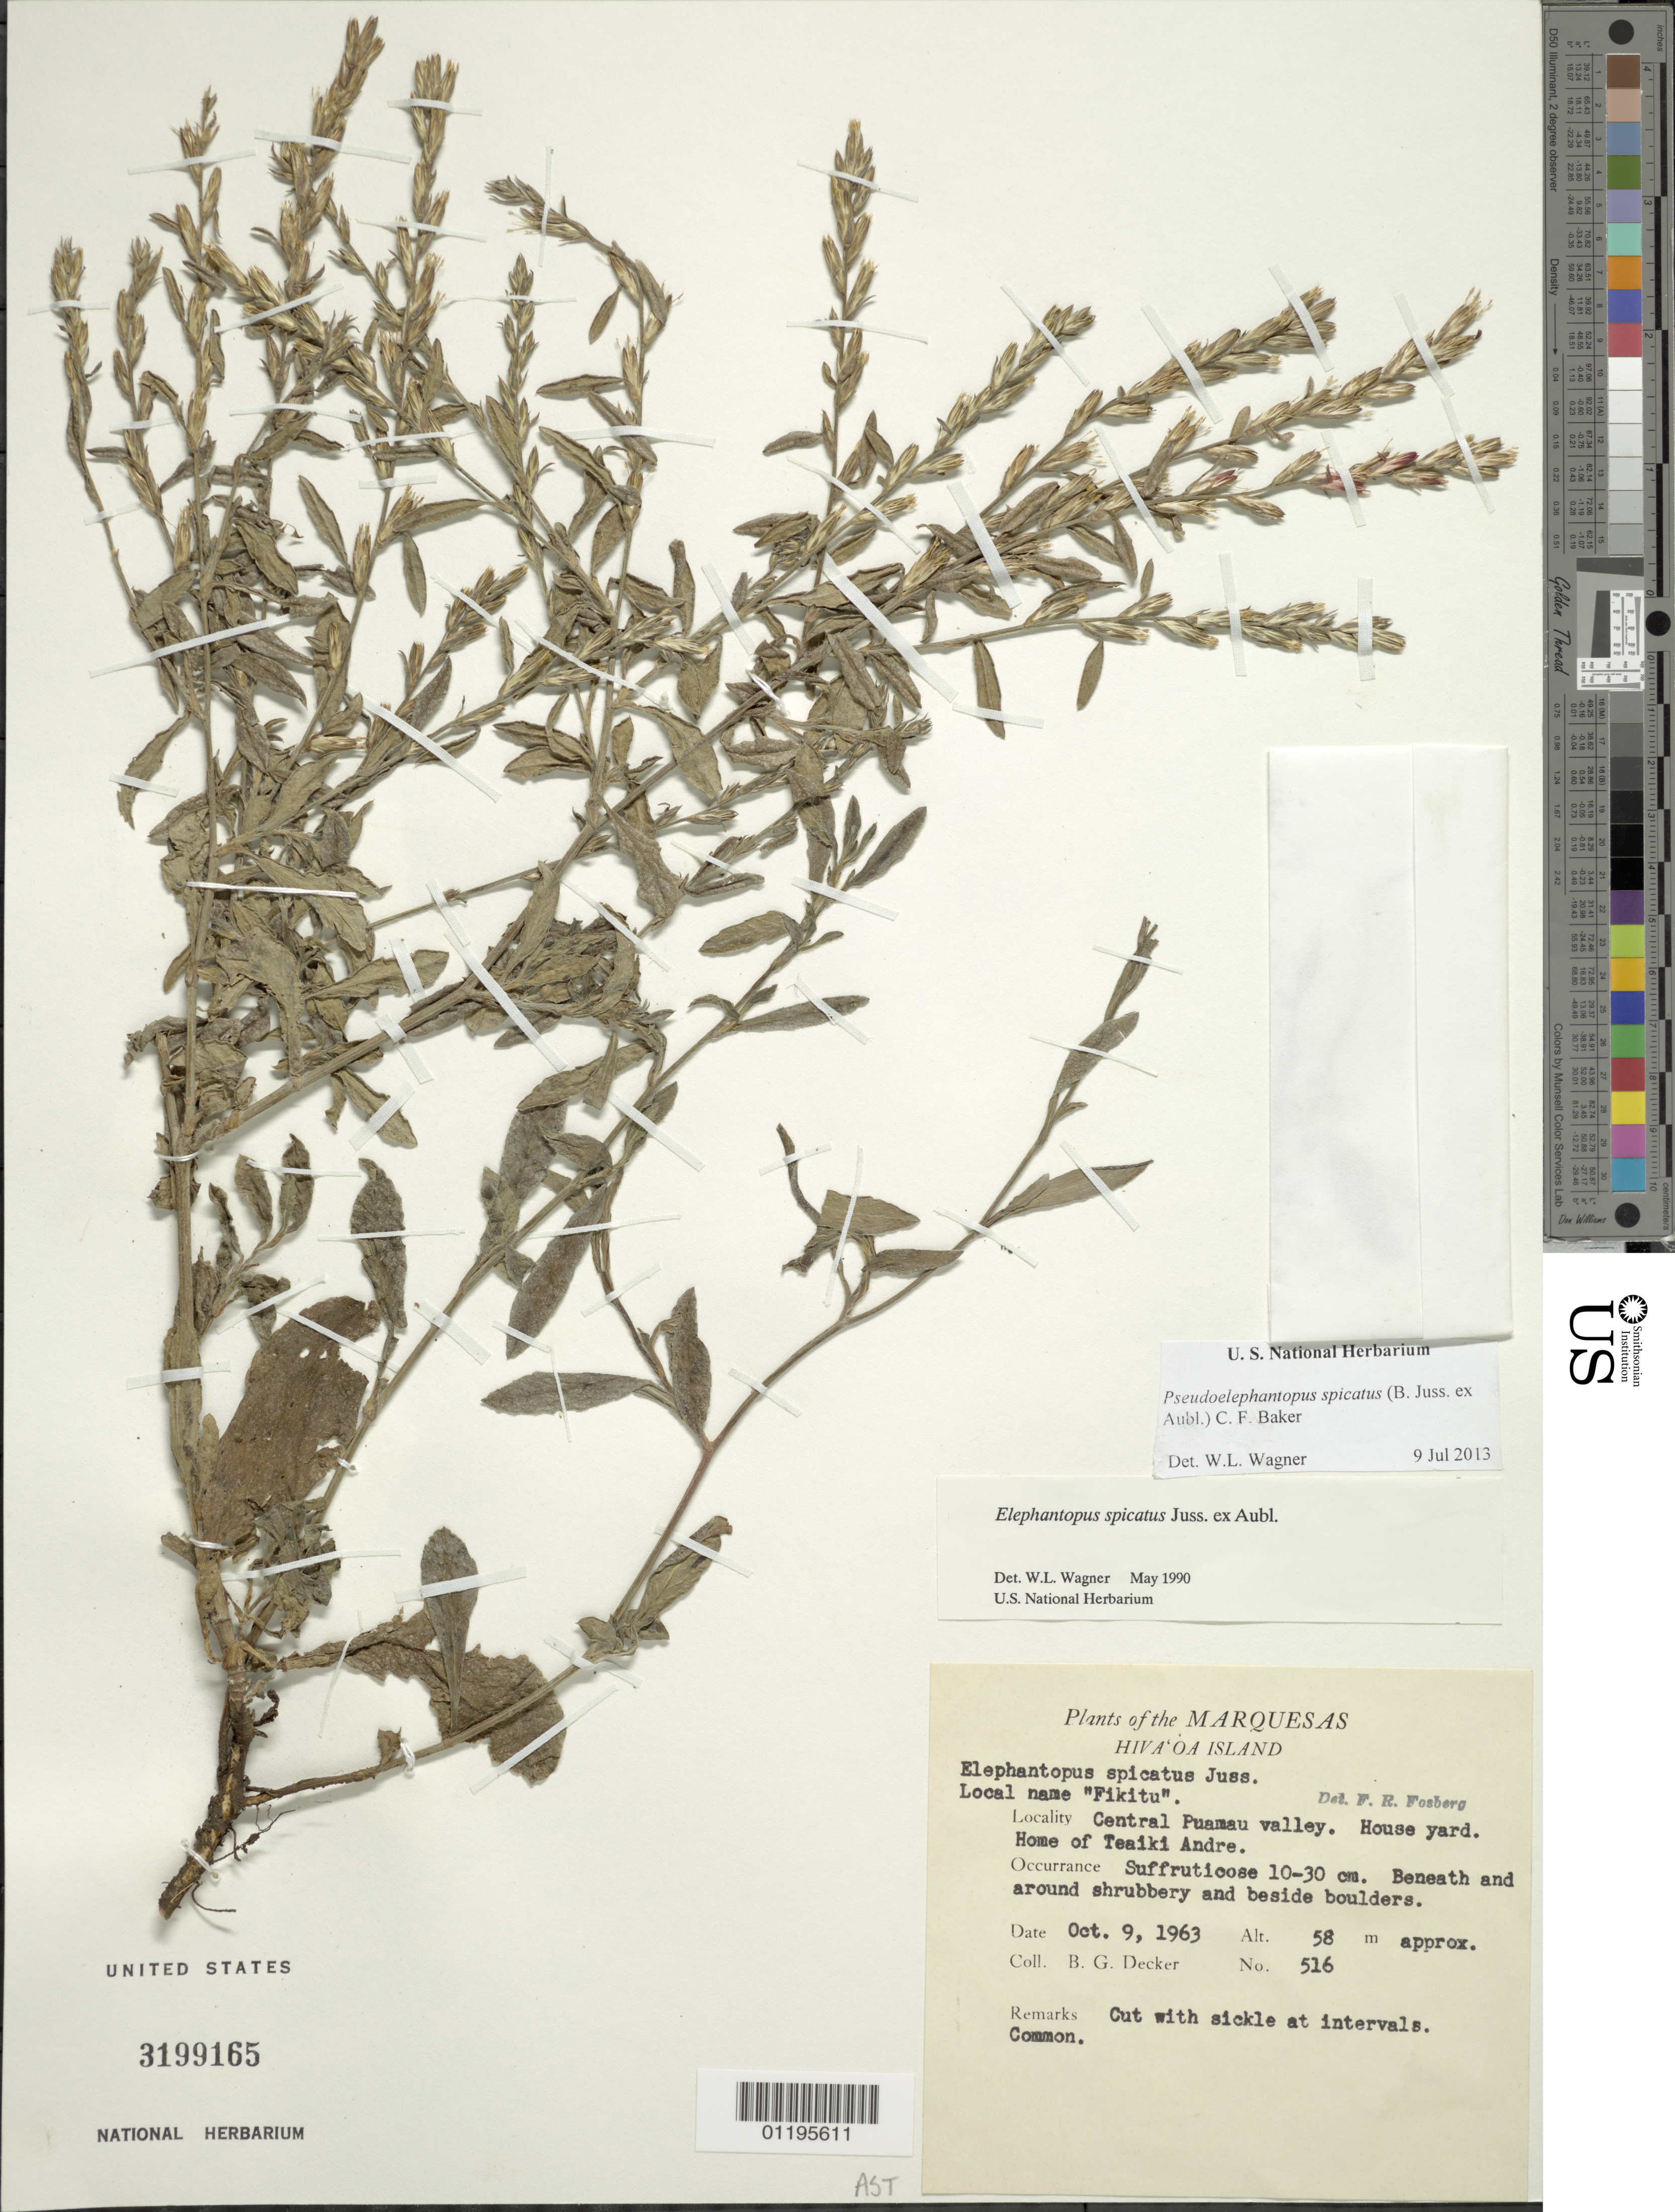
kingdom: Plantae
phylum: Tracheophyta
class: Magnoliopsida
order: Asterales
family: Asteraceae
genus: Pseudelephantopus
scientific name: Pseudelephantopus spicatus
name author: (Juss. ex Aubl.) C.F. Baker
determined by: Wagner, W. L., (BOT), Smithsonian Institution - National Museum of Natural History (UNITED STATES)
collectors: B. G. Decker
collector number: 516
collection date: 1963-10-09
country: French Polynesia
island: Hiva Oa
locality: central Puamau Valley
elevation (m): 58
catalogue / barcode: US 3199165